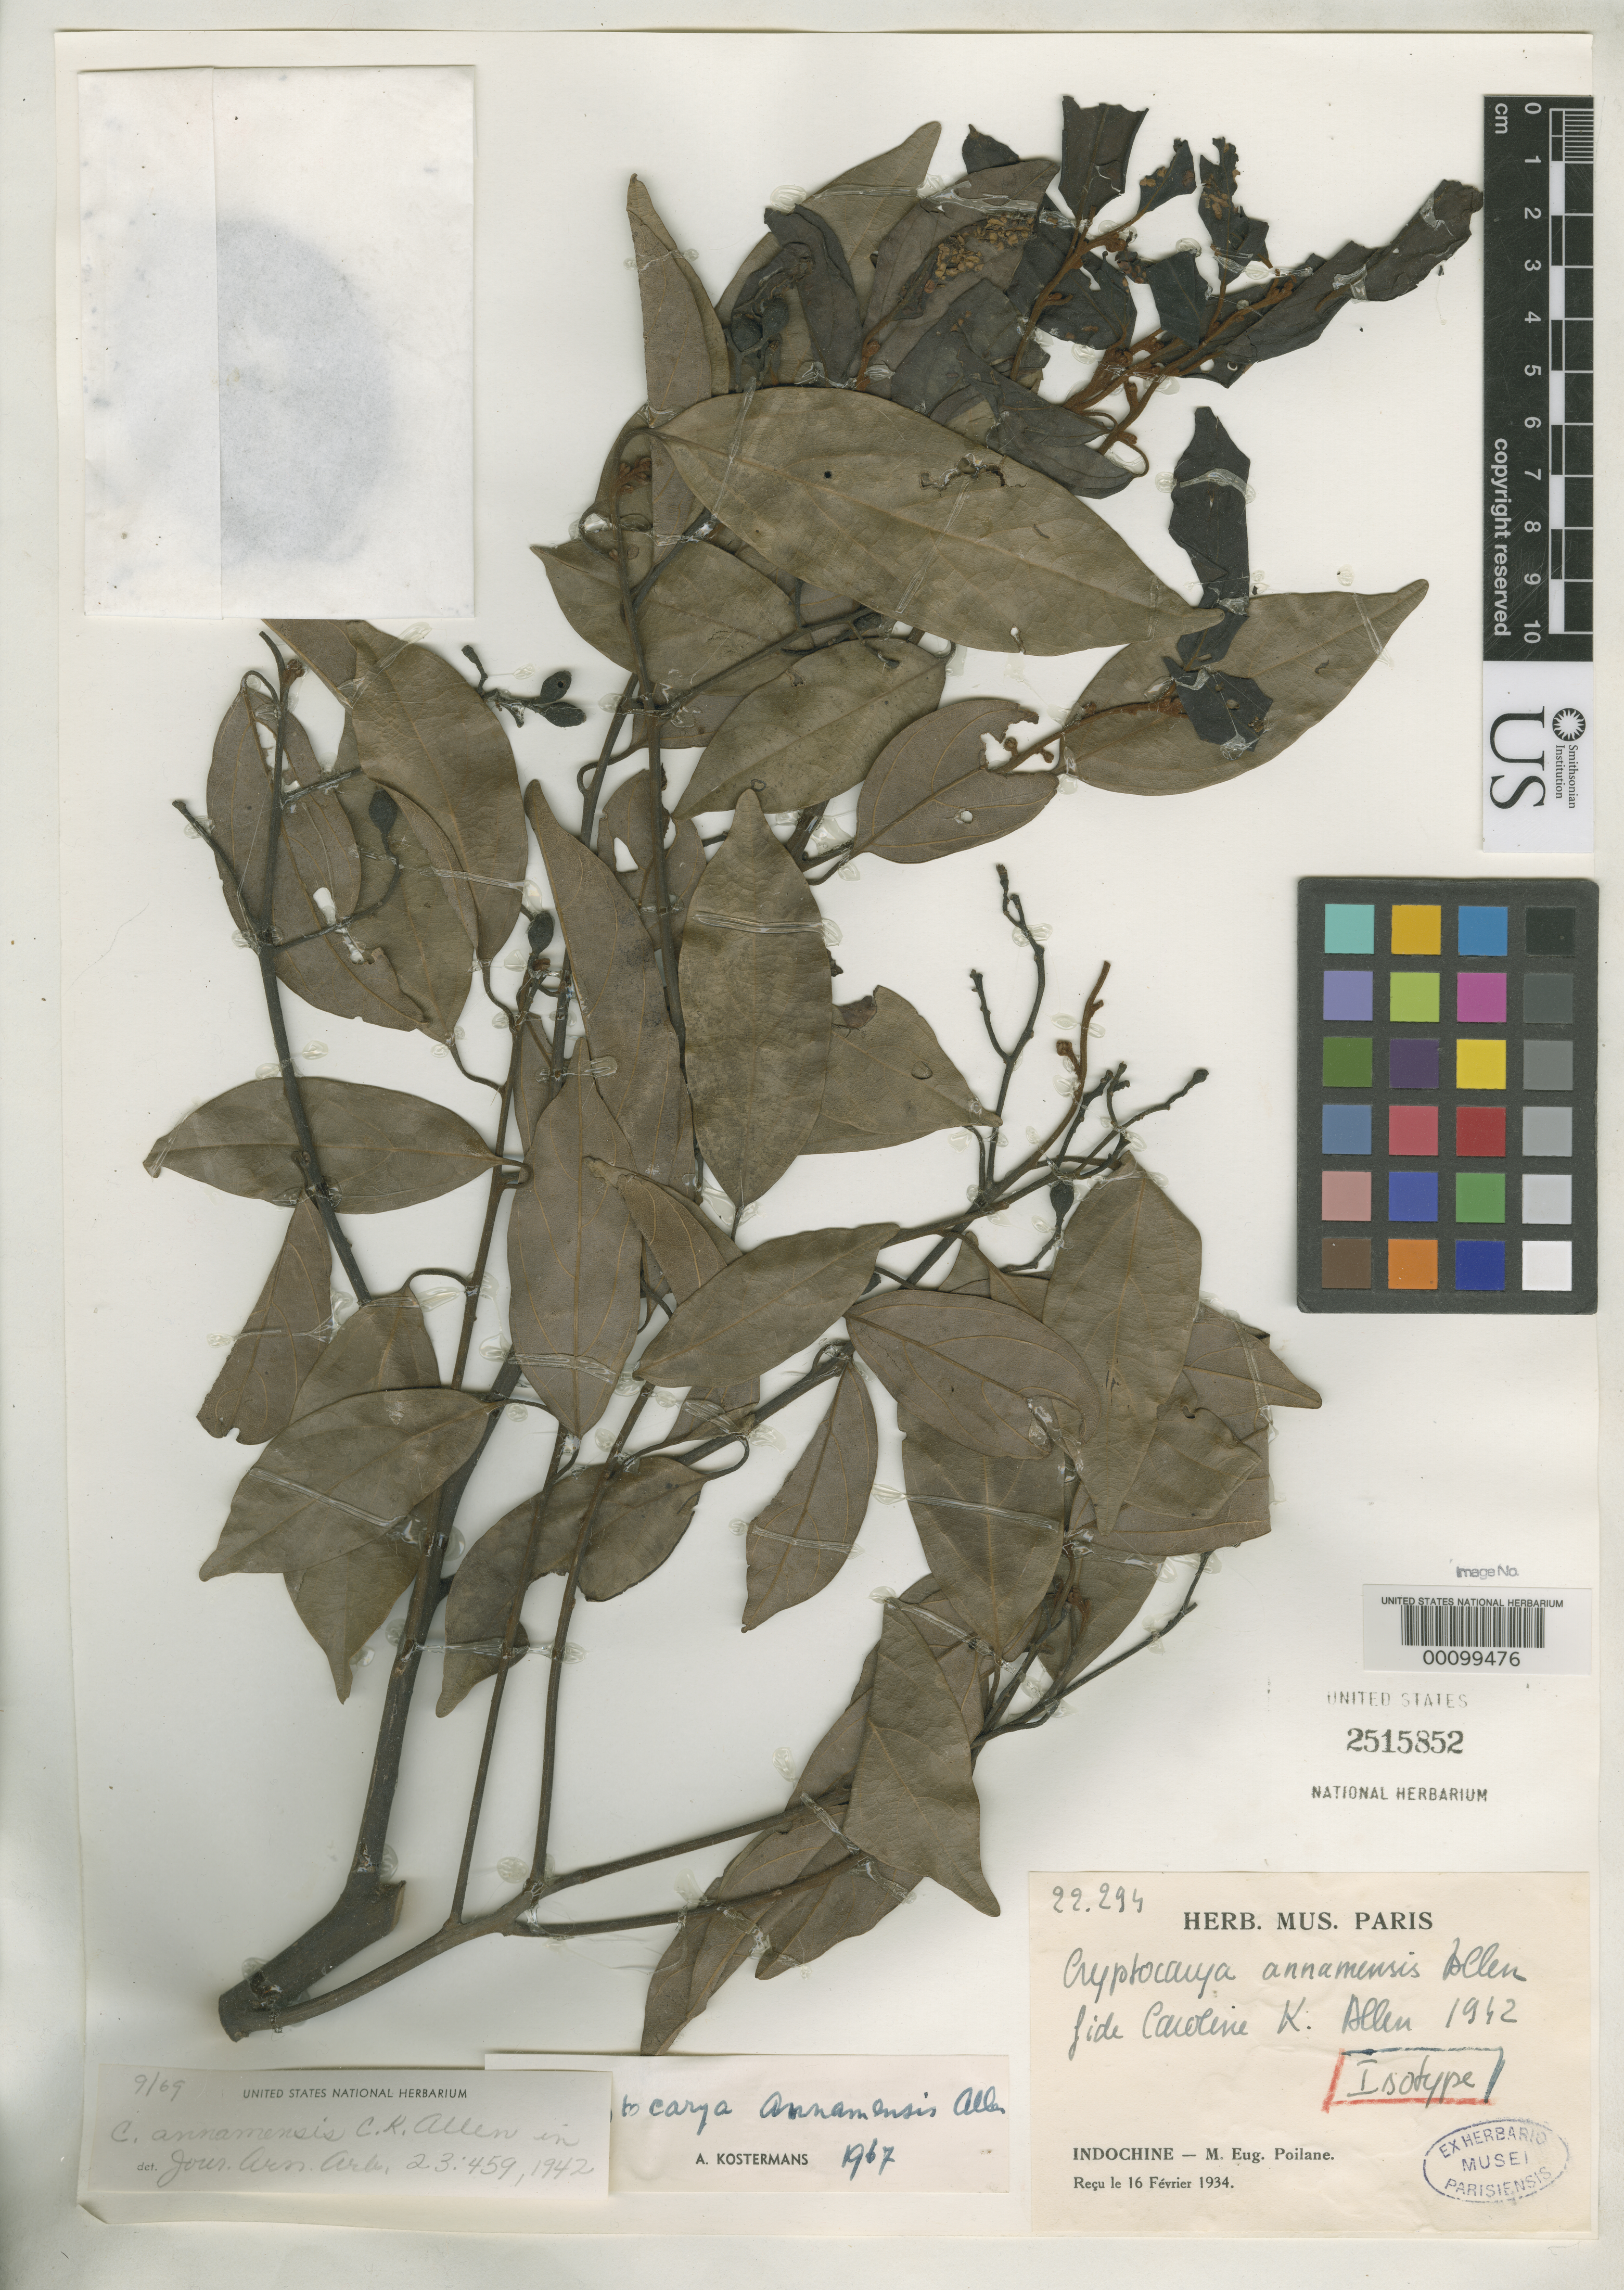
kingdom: Plantae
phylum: Tracheophyta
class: Magnoliopsida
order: Laurales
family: Lauraceae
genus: Cryptocarya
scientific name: Cryptocarya annamensis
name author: C.K. Allen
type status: Isotype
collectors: M. Poilane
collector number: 22294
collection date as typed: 12 Apr 1933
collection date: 1933-04-12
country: Vietnam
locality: Haut Donai.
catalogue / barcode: US 2515852